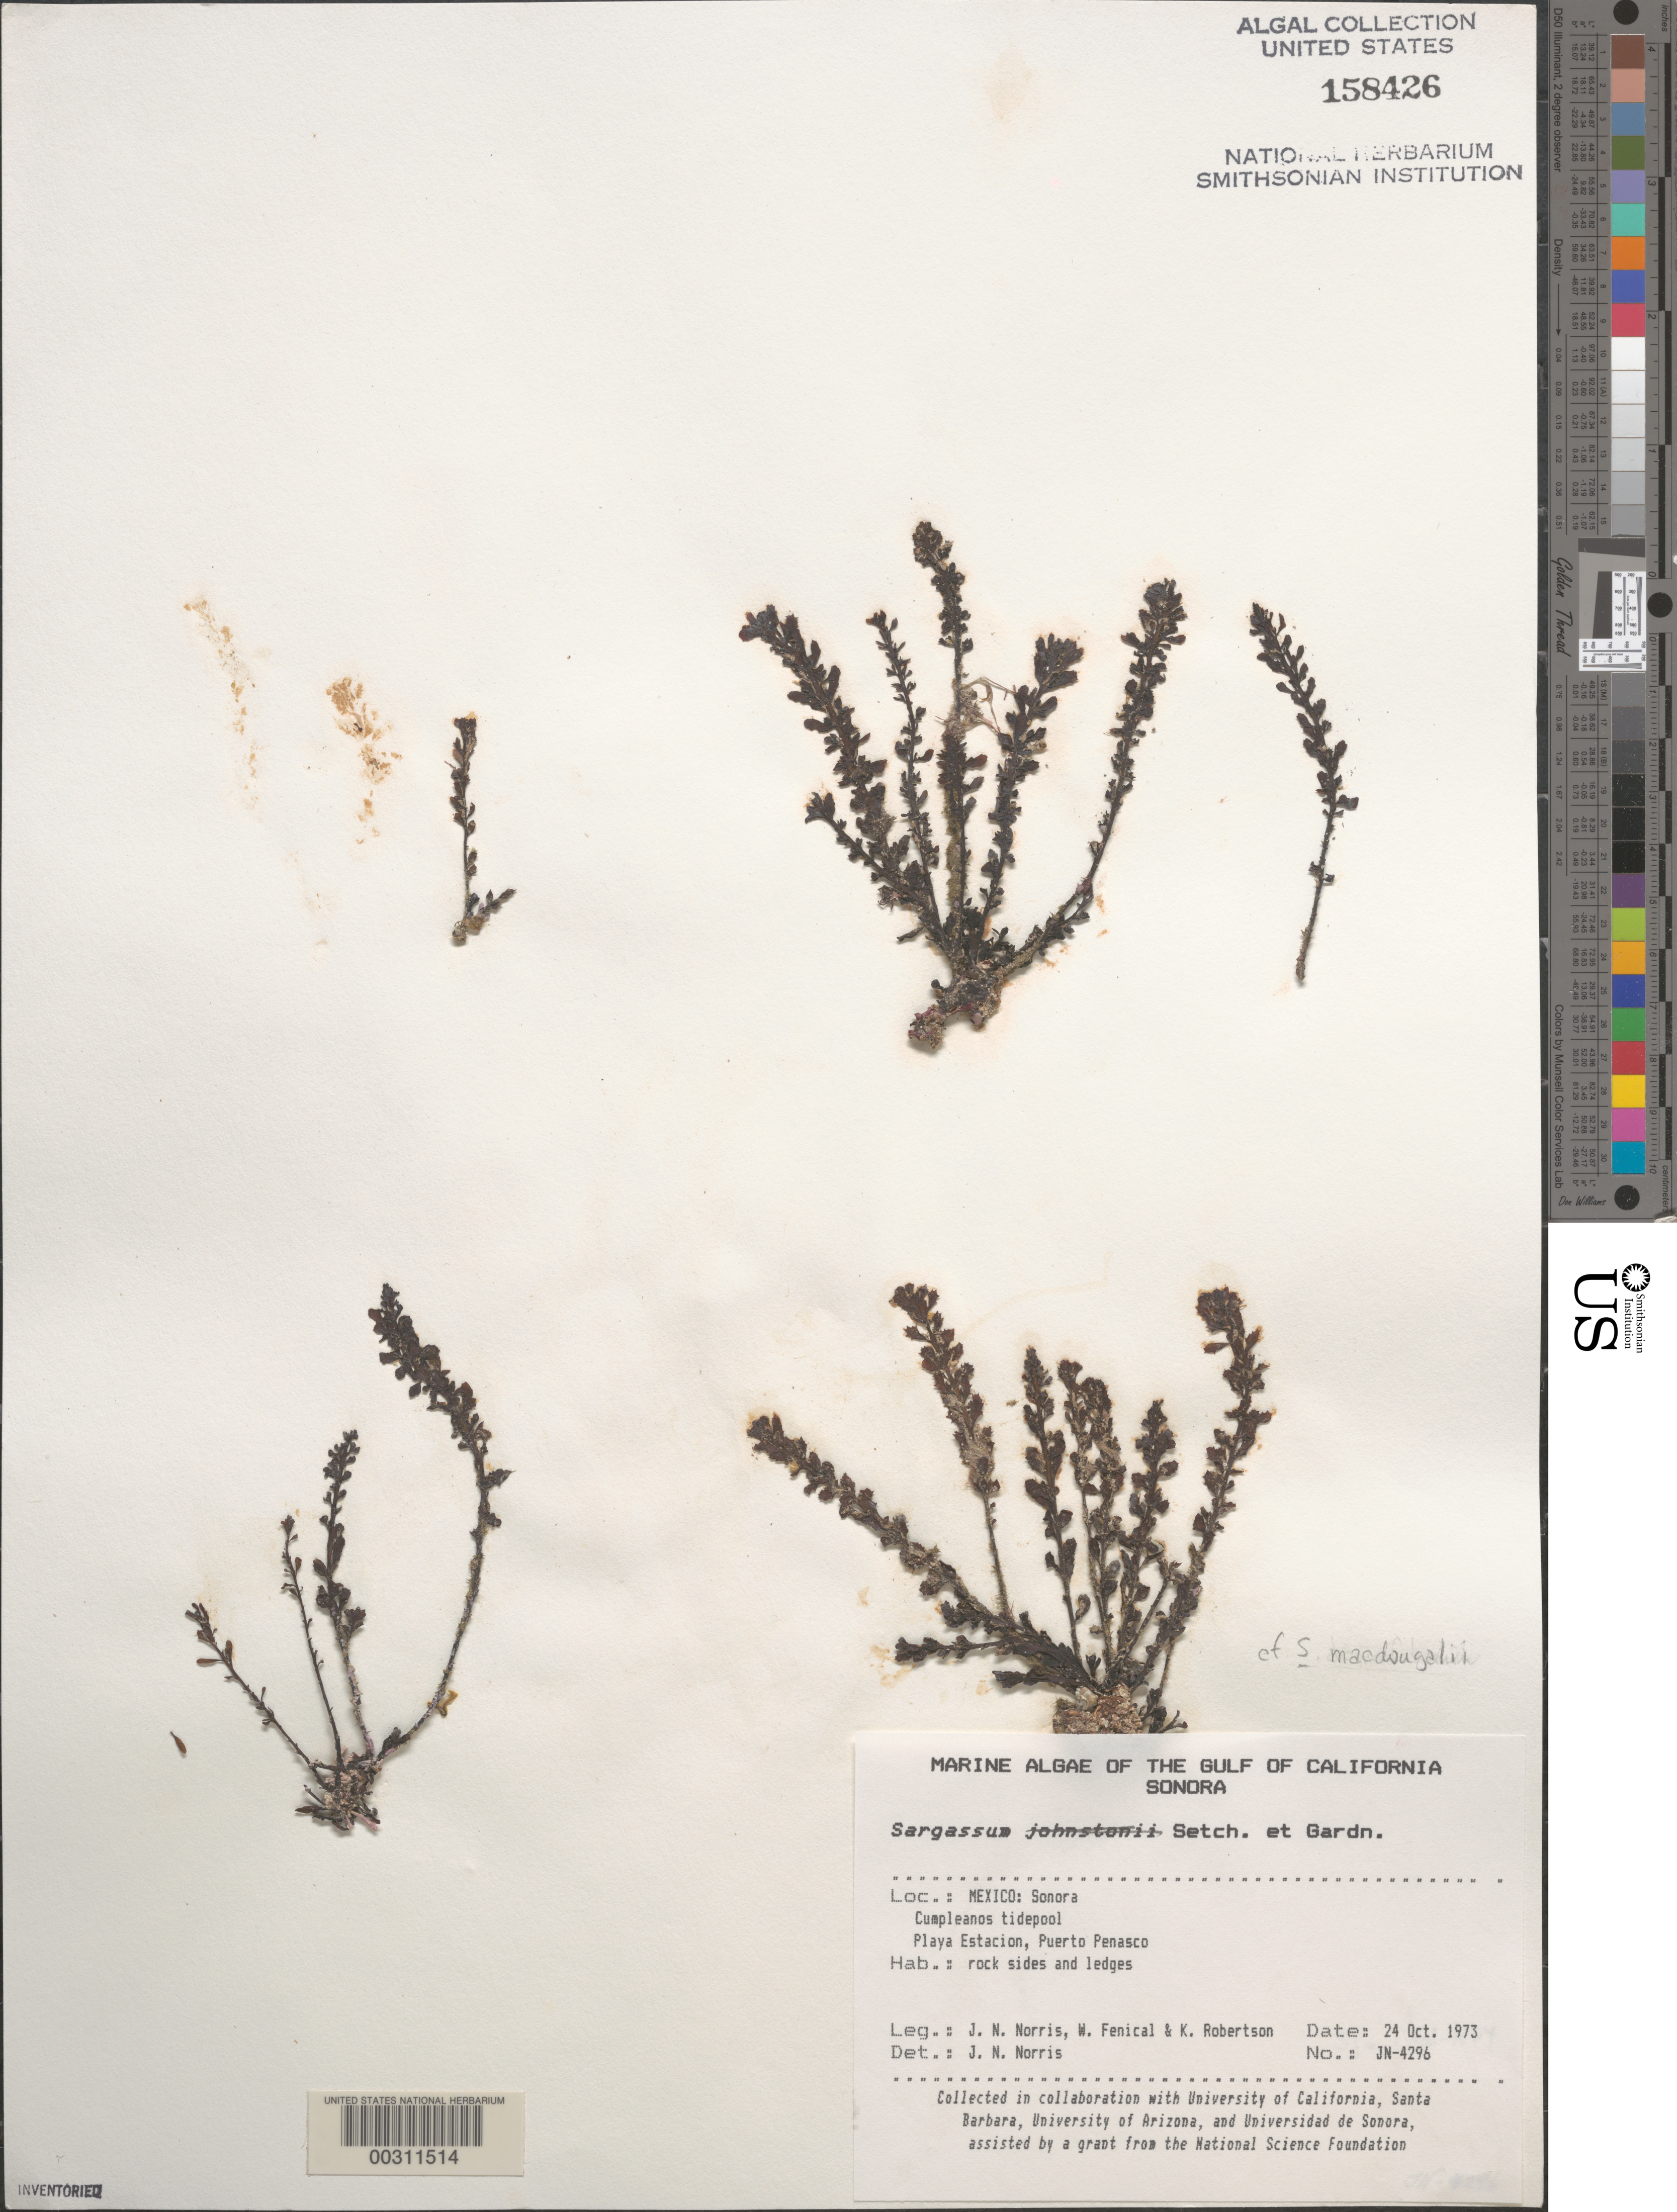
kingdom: Chromista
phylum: Ochrophyta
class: Phaeophyceae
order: Fucales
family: Sargassaceae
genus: Sargassum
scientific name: Sargassum johnstonii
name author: Setchell & N.L. Gardner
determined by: Norris, James N.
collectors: J. N. Norris, W. Fenical & K. Robertson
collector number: JN-4296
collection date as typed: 24 Oct 1973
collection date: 1973-10-24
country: Mexico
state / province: Sonora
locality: Playa Estacion, Puerto Penasco, Cumpleanos Tide Pool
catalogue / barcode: US 158426